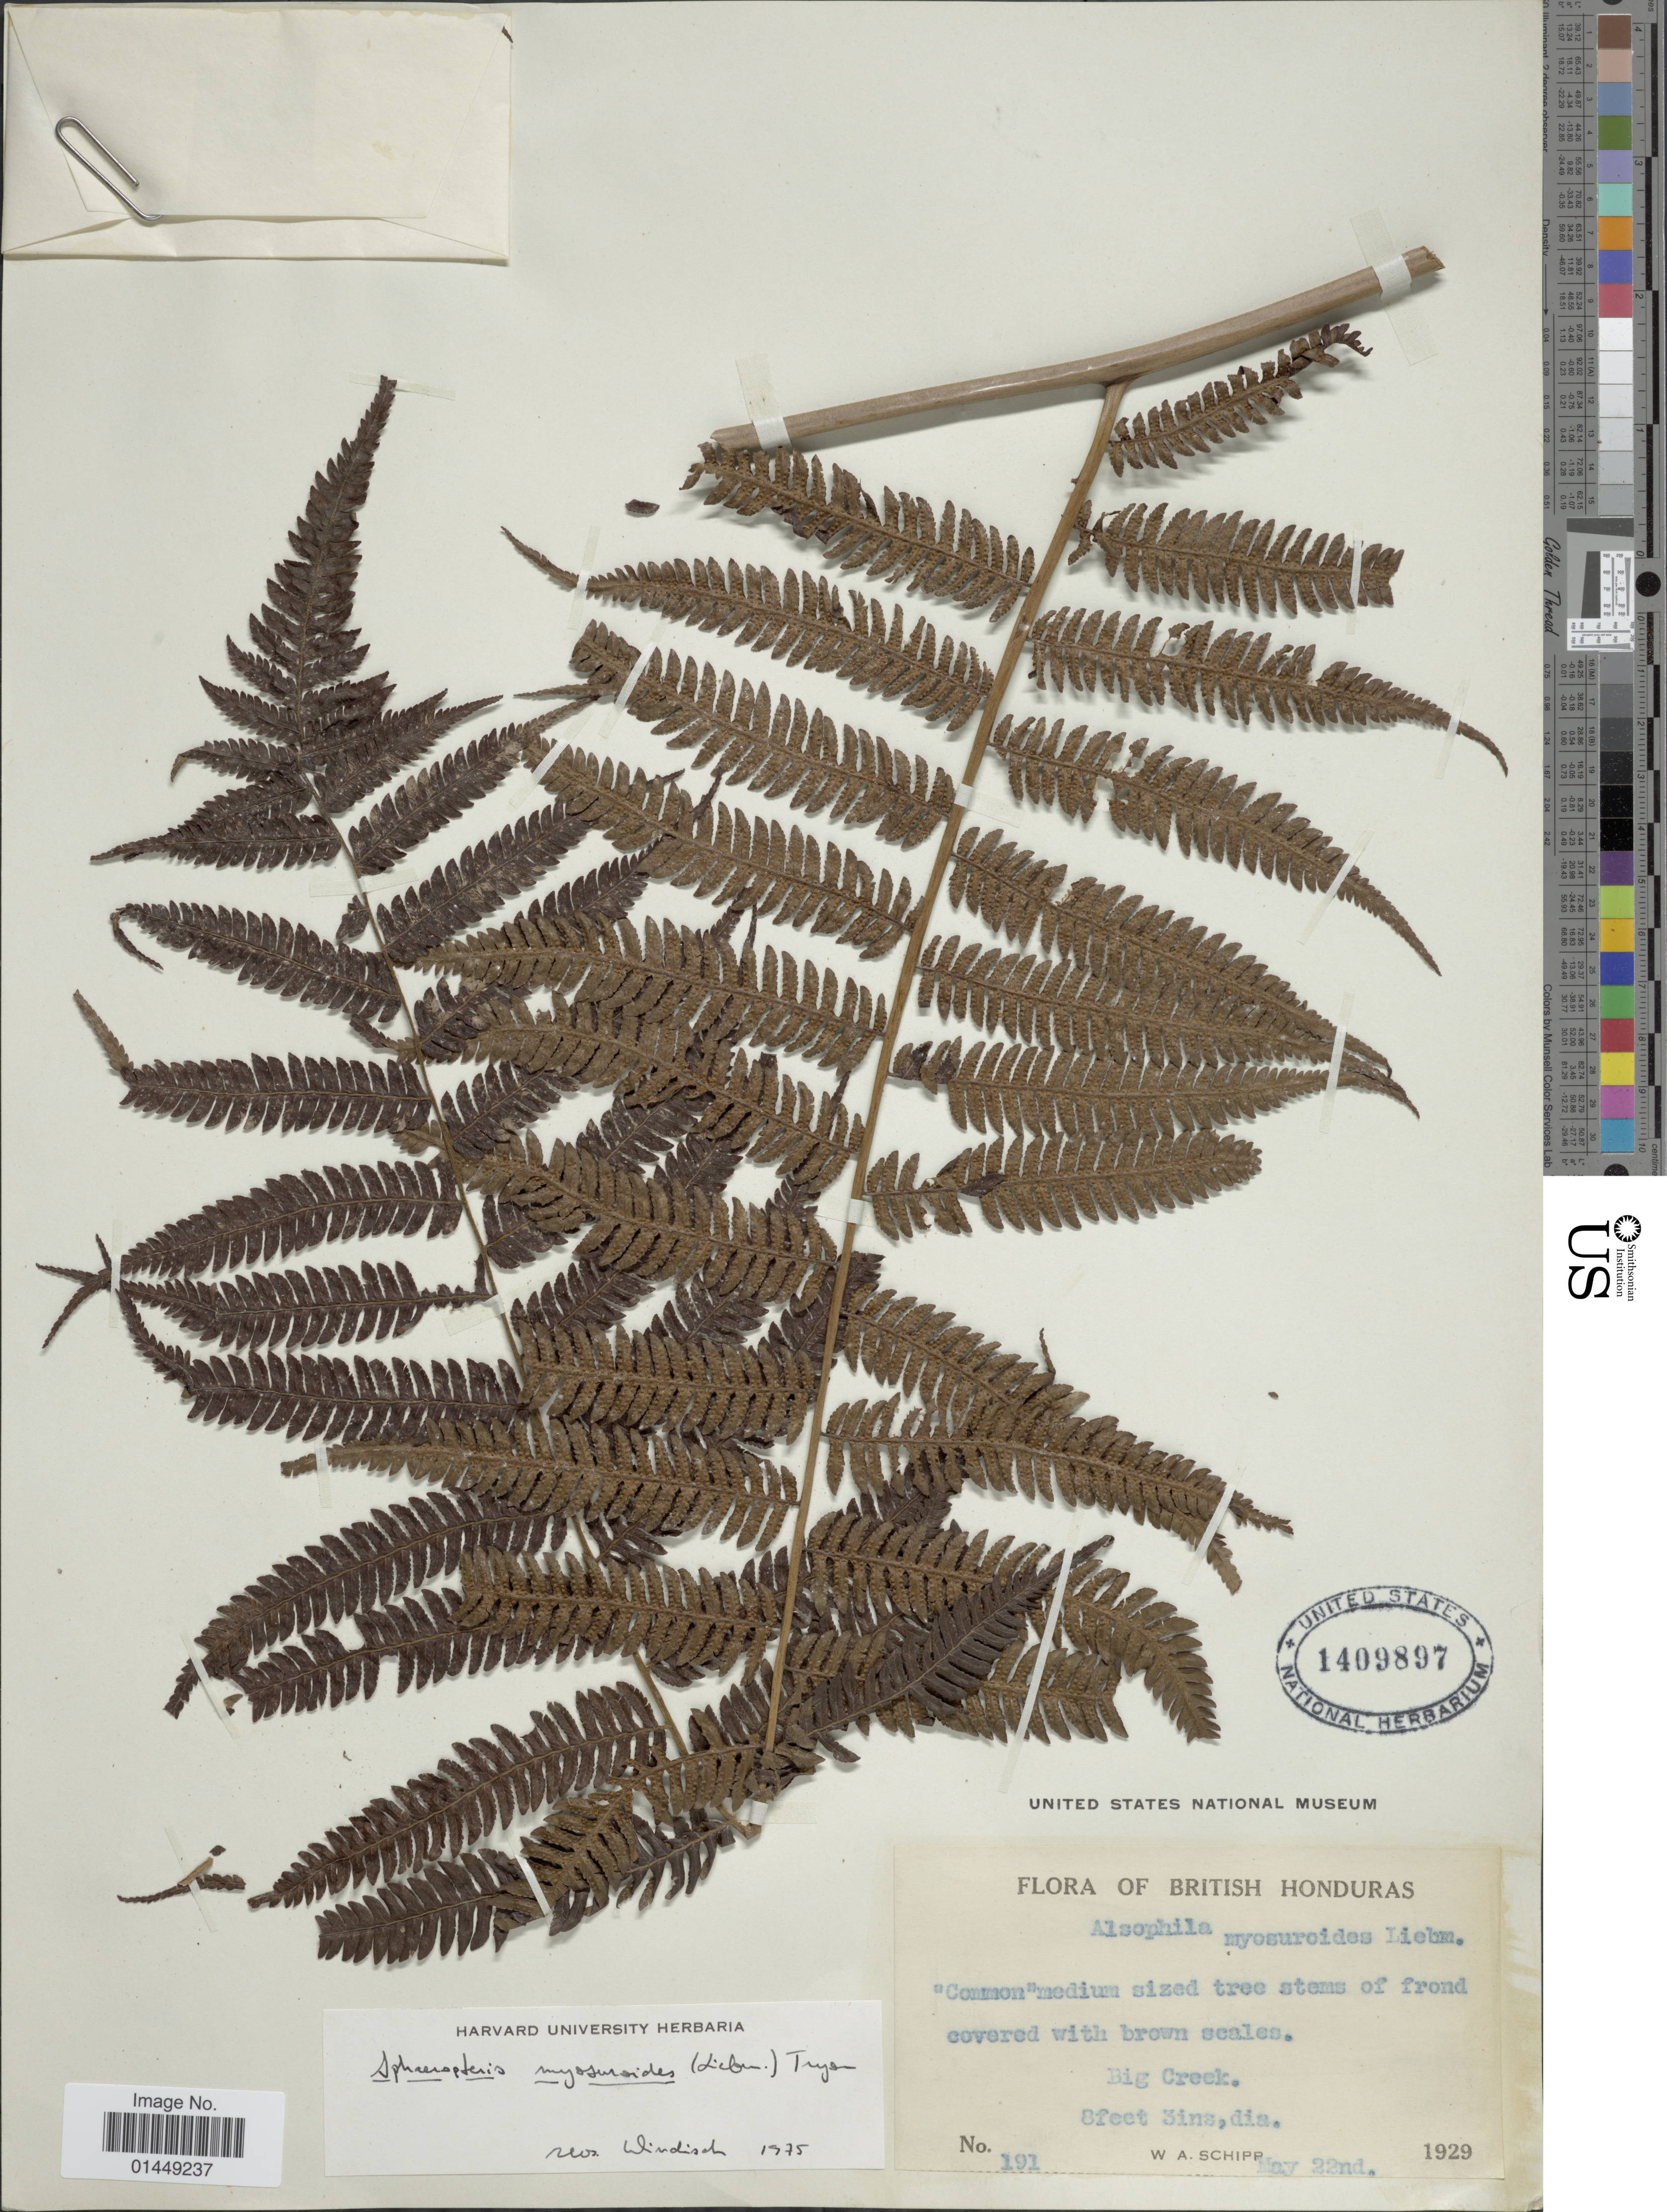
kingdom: Plantae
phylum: Tracheophyta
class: Polypodiopsida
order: Cyatheales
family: Cyatheaceae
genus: Cyathea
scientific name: Cyathea myosuriodes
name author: (Liebm.) Domin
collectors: W. Schipp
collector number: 191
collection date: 1929-05-22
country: Belize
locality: British Honduras. Big Creek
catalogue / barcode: US 1409897